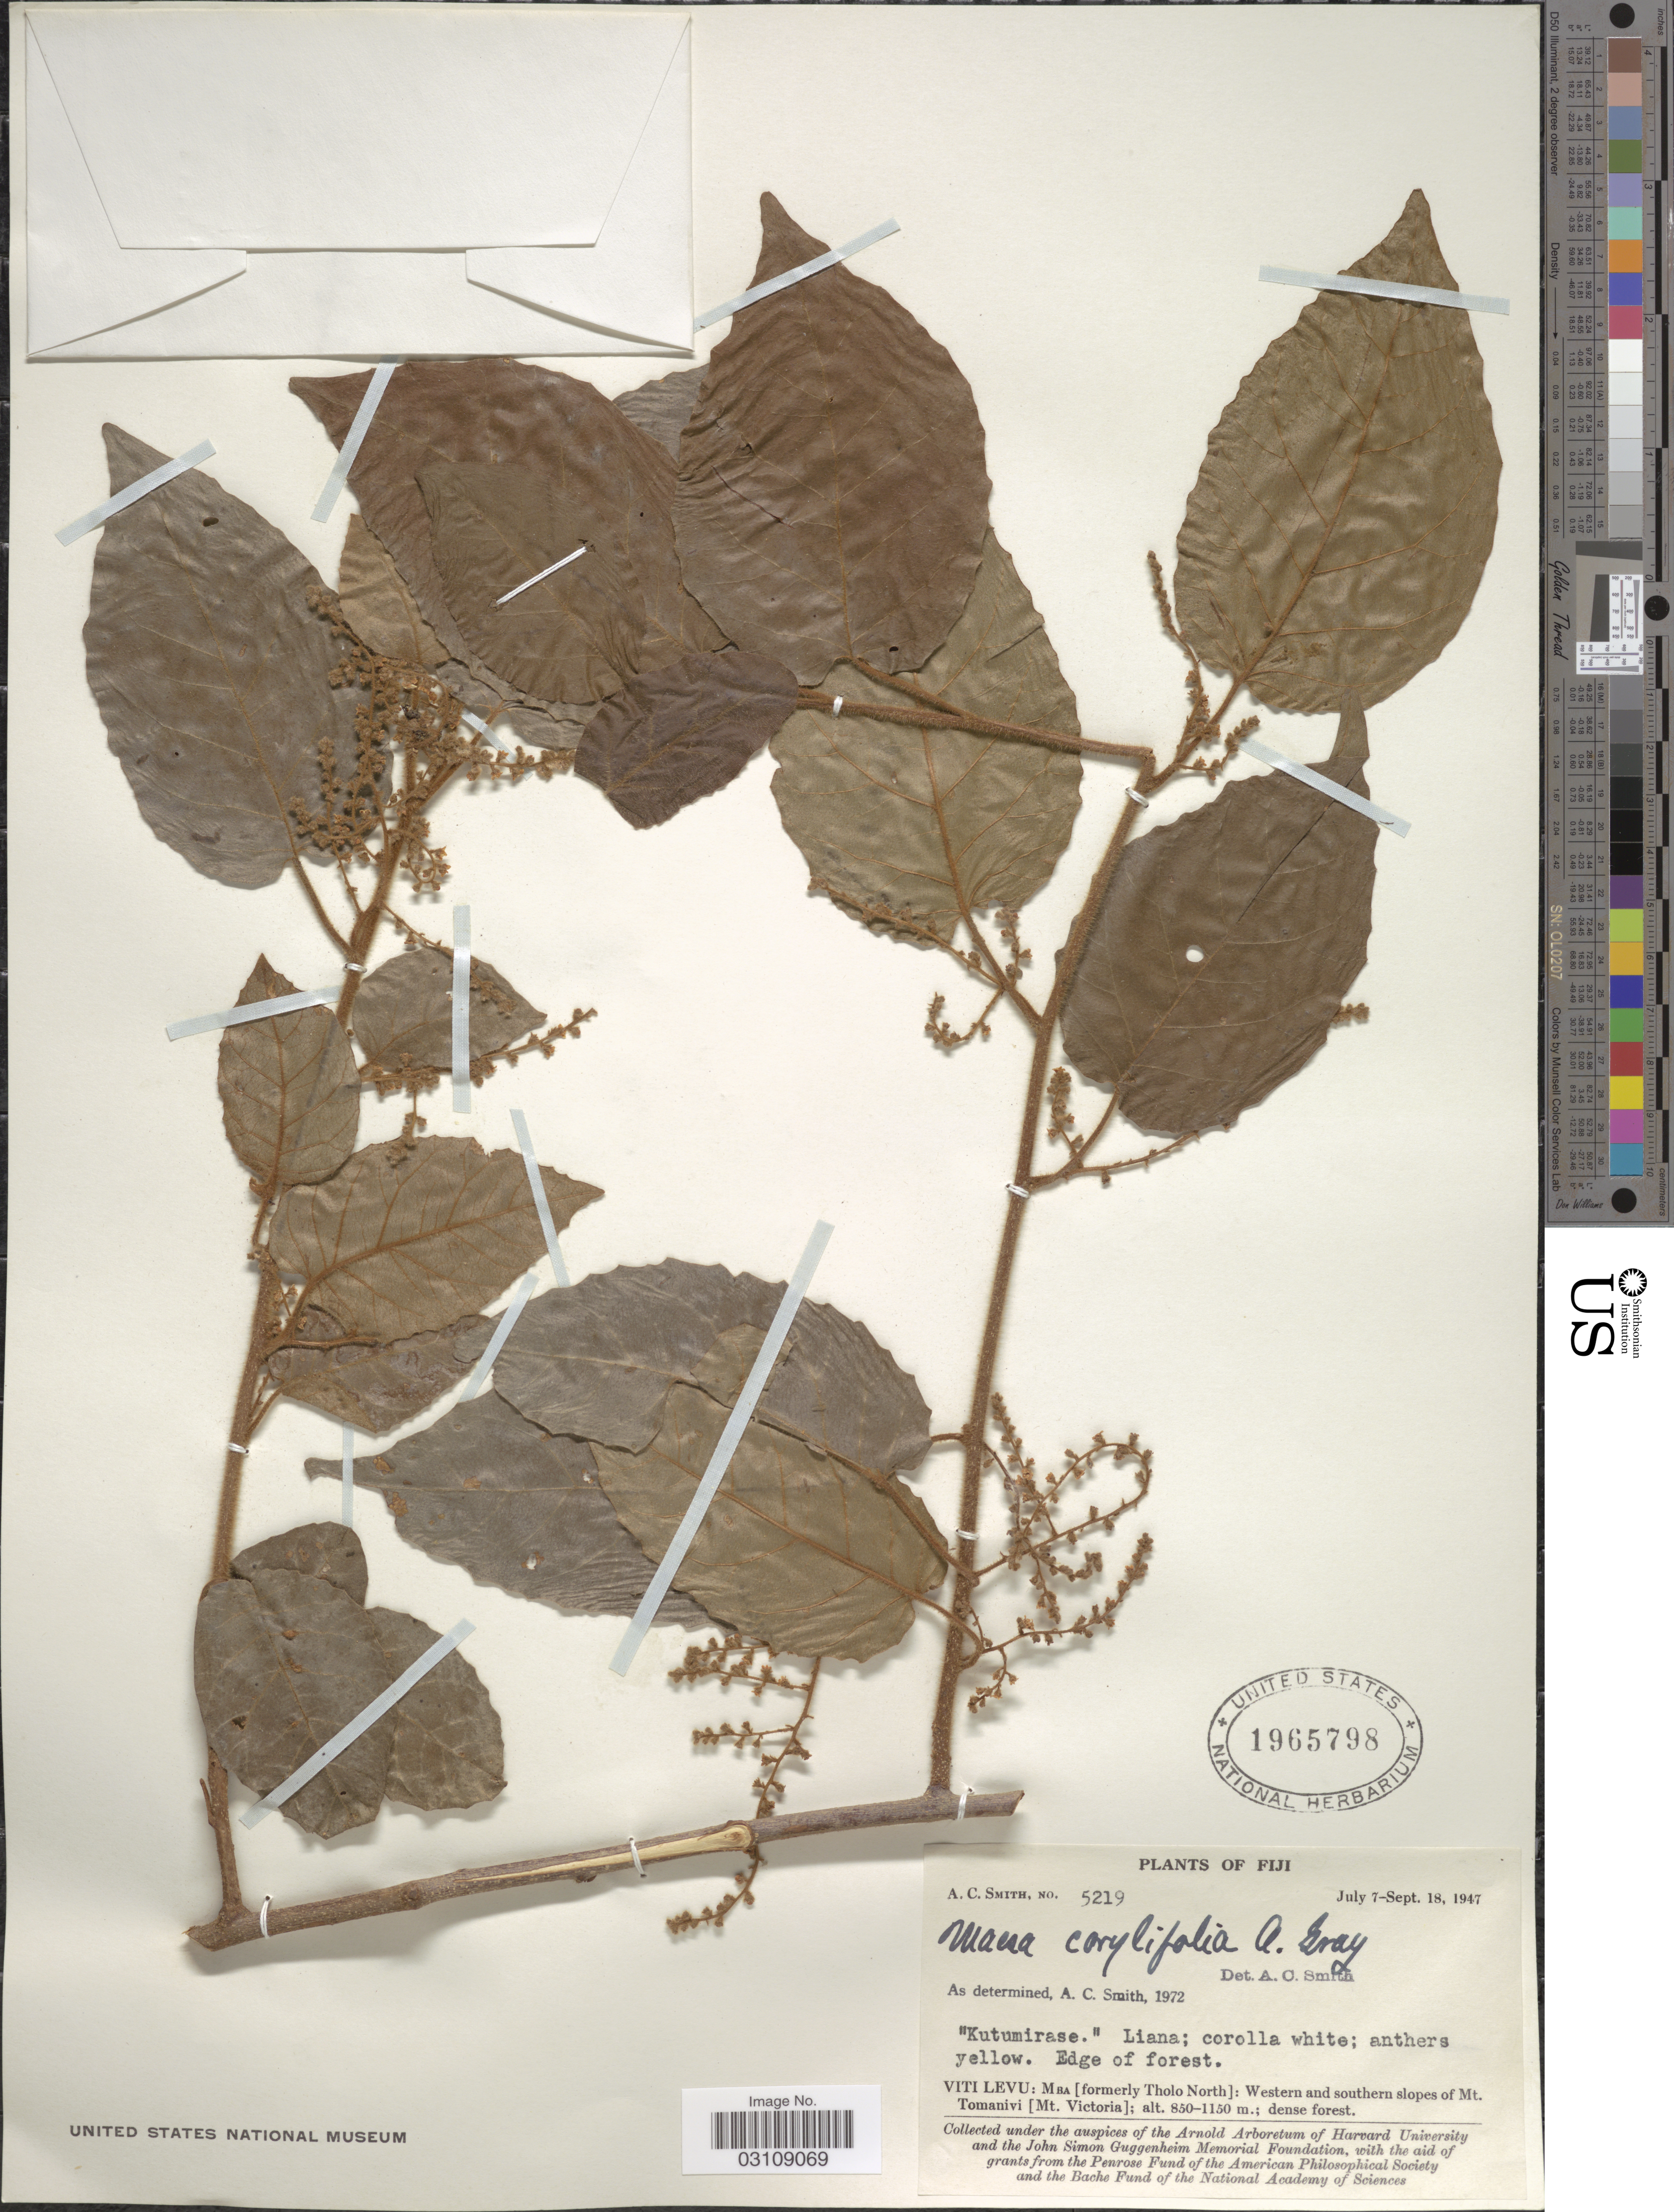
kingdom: Plantae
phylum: Tracheophyta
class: Magnoliopsida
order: Ericales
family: Primulaceae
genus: Maesa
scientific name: Maesa corylifolia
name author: A. Gray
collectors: A. C. Smith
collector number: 5219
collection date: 1947-07-07/1947-09-18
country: Fiji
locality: Viti Levu: Mba [formerly Tholo North]: Western and southern slopes of Mt. Tomanivi [Mt. Victoria].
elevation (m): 850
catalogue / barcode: US 1965798